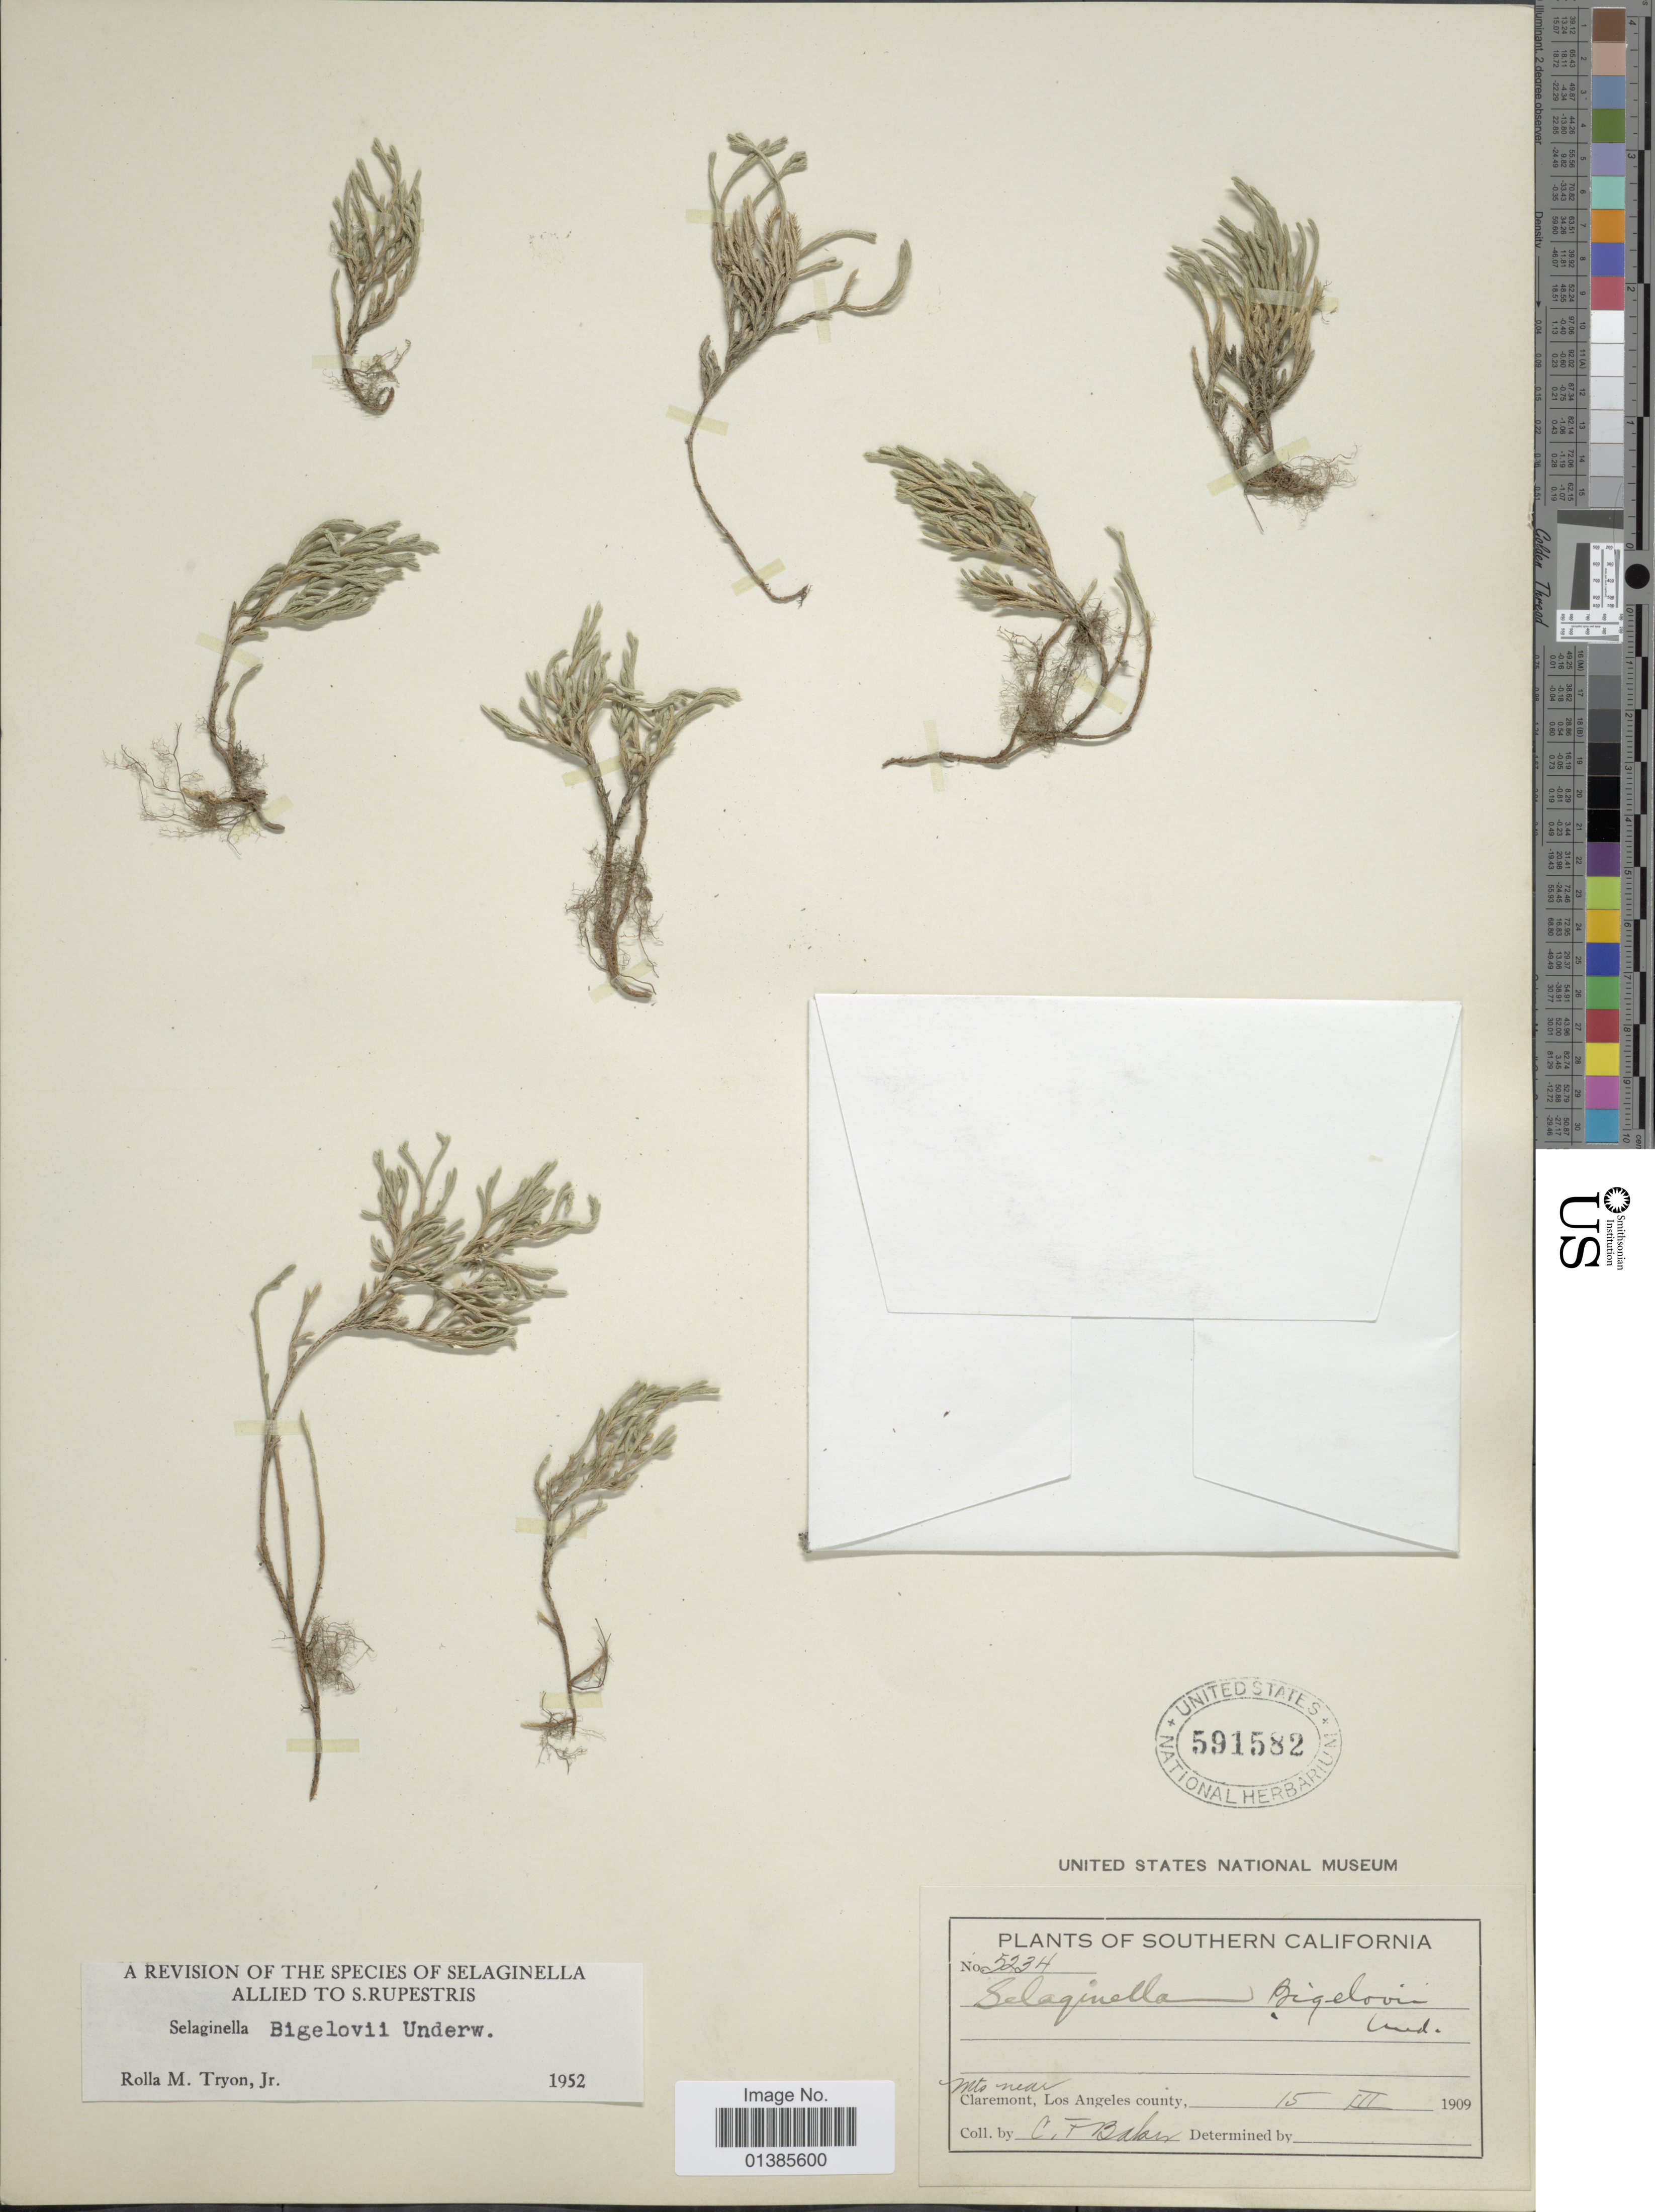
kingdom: Plantae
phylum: Tracheophyta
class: Lycopodiopsida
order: Selaginellales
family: Selaginellaceae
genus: Selaginella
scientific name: Selaginella bigelovii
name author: Underw.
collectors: C. F. Baker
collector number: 5234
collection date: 1909-03-15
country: United States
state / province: California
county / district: Los Angeles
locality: Southern California. Mts near Claremont, Los Angeles county.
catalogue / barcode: US 591582